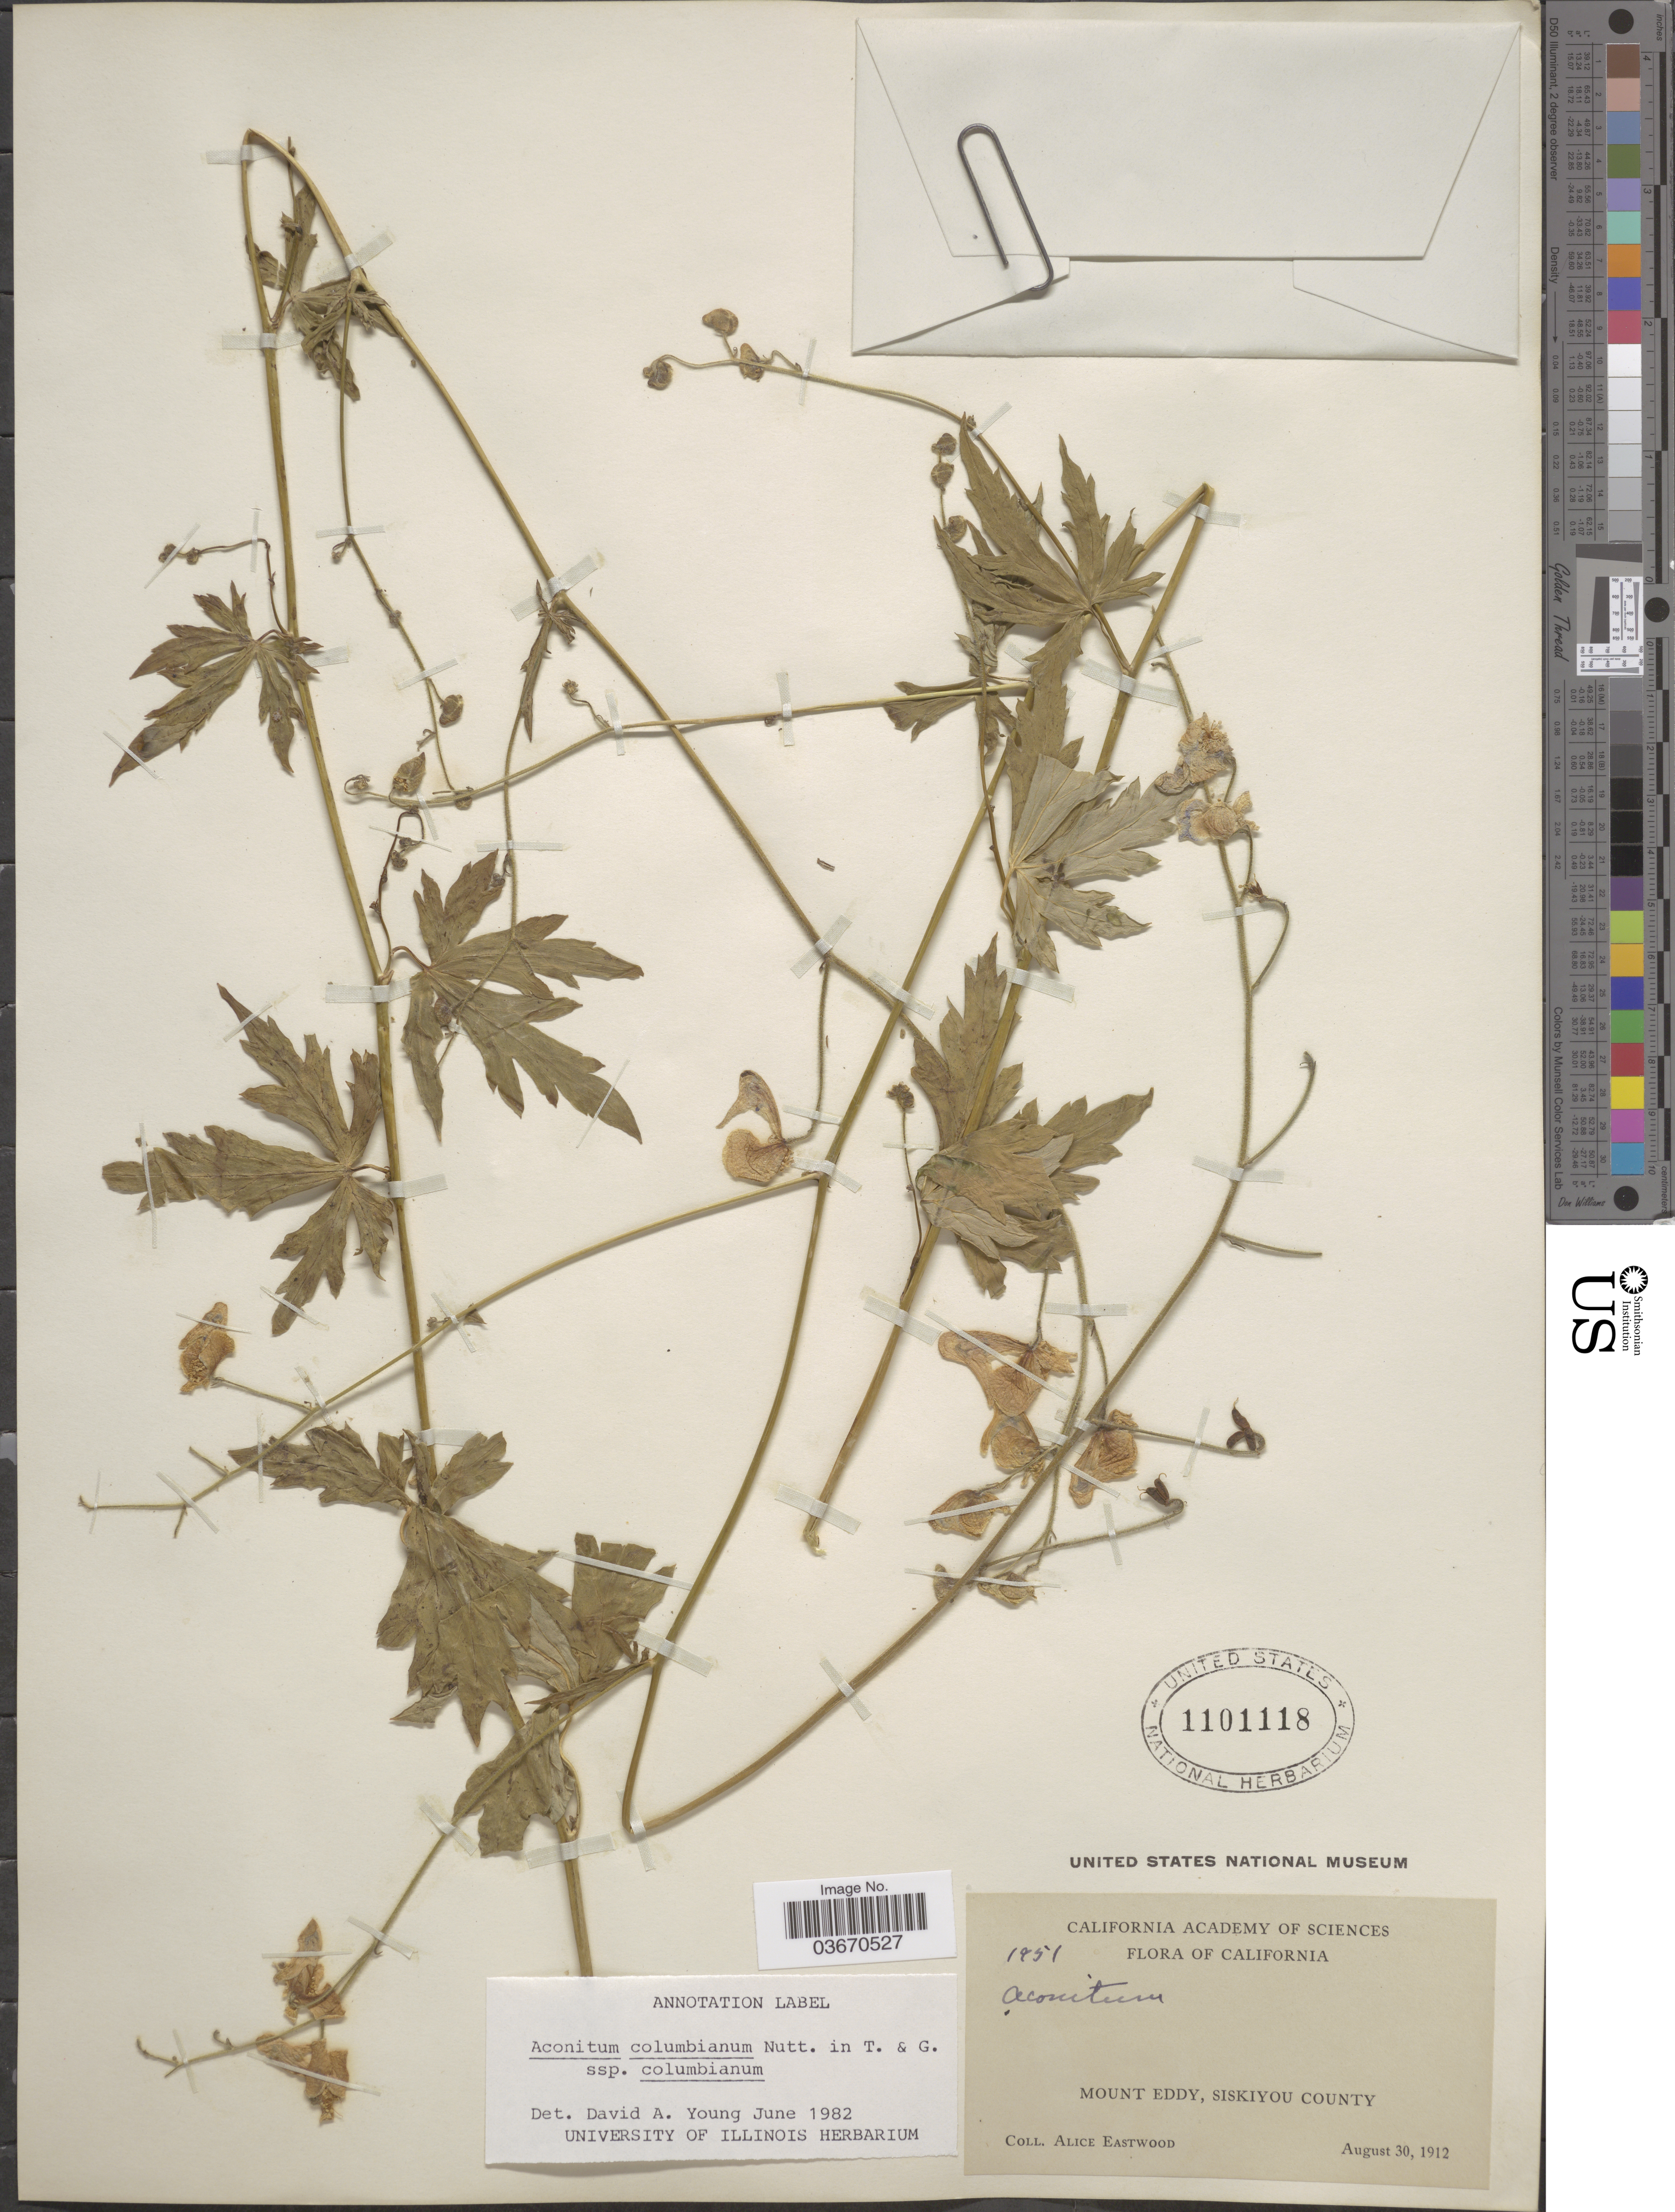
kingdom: Plantae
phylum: Tracheophyta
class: Magnoliopsida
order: Ranunculales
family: Ranunculaceae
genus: Aconitum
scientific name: Aconitum columbianum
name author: Nutt.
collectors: A. Eastwood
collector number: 1951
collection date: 1912-08-30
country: United States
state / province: California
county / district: Siskiyou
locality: Mount Eddy, Siskiyou County.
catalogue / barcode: US 1101118